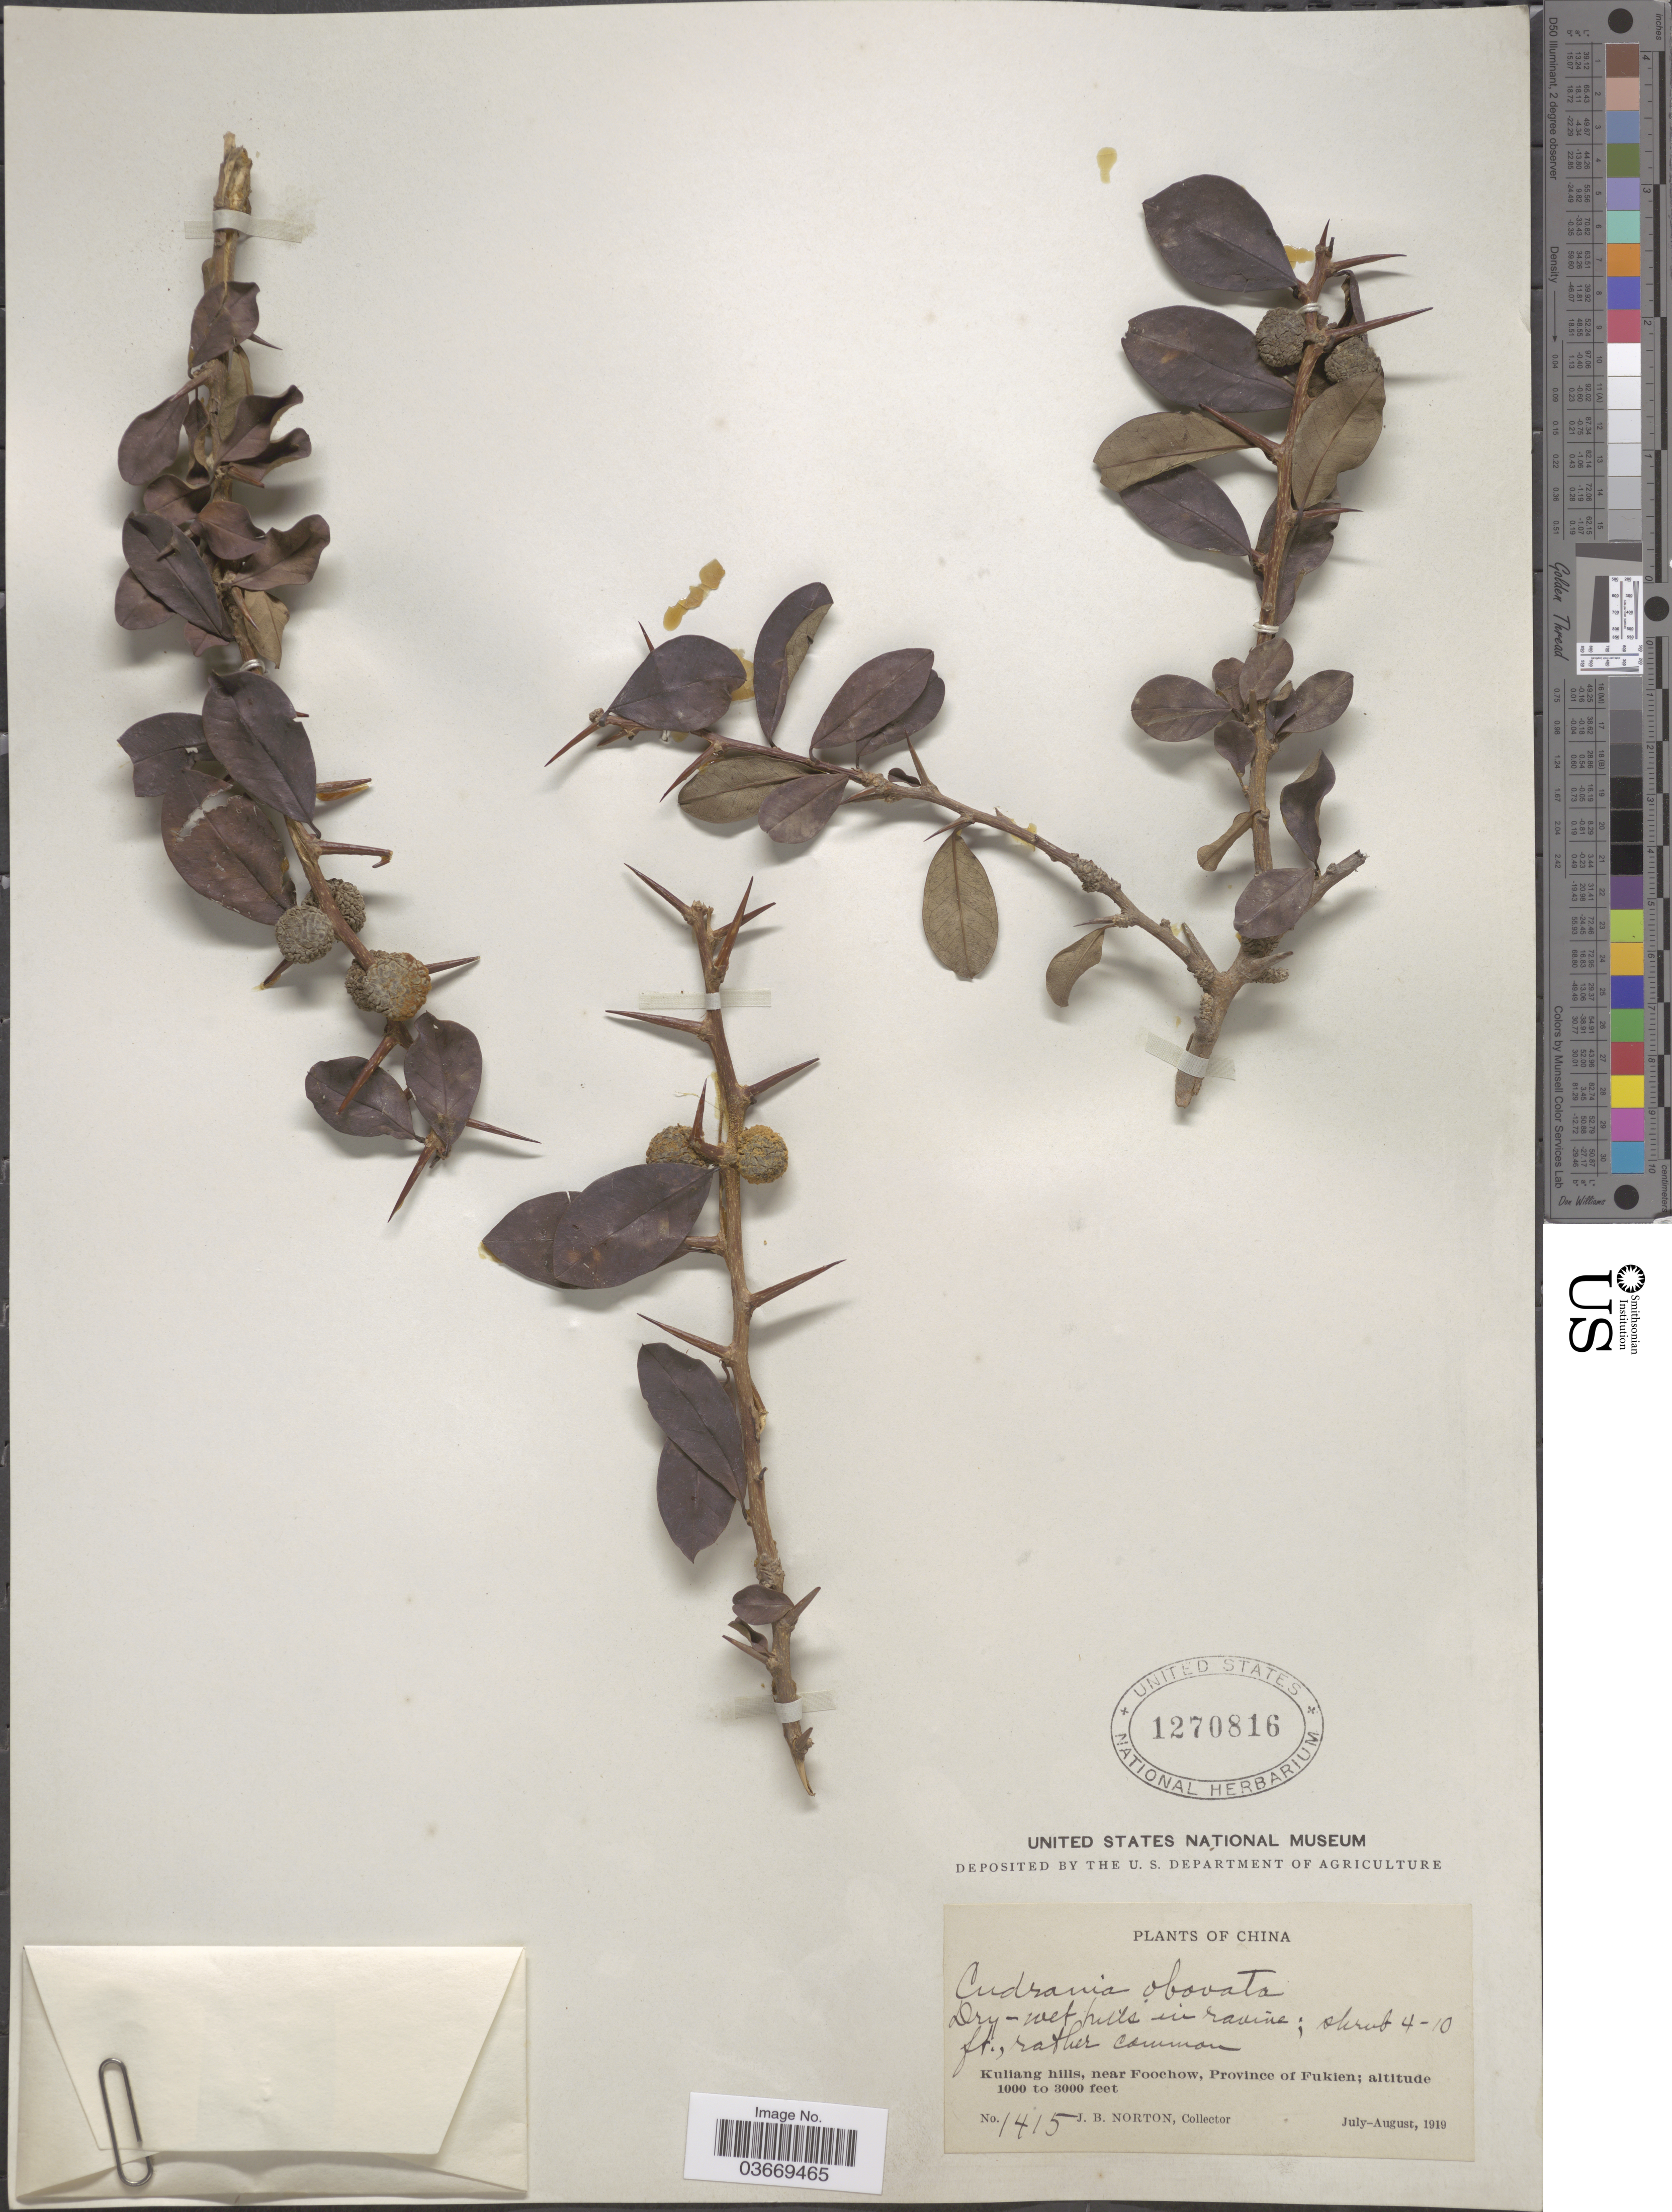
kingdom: Plantae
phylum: Tracheophyta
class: Magnoliopsida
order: Rosales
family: Moraceae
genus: Maclura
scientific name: Maclura cochinchinensis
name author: (Lour.) Corner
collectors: J. B. Norton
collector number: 1415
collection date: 1919-07/1919-08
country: China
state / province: Fujian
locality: Kuliang hills, near Foochow, Province of Fukien.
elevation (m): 305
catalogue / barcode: US 1270816